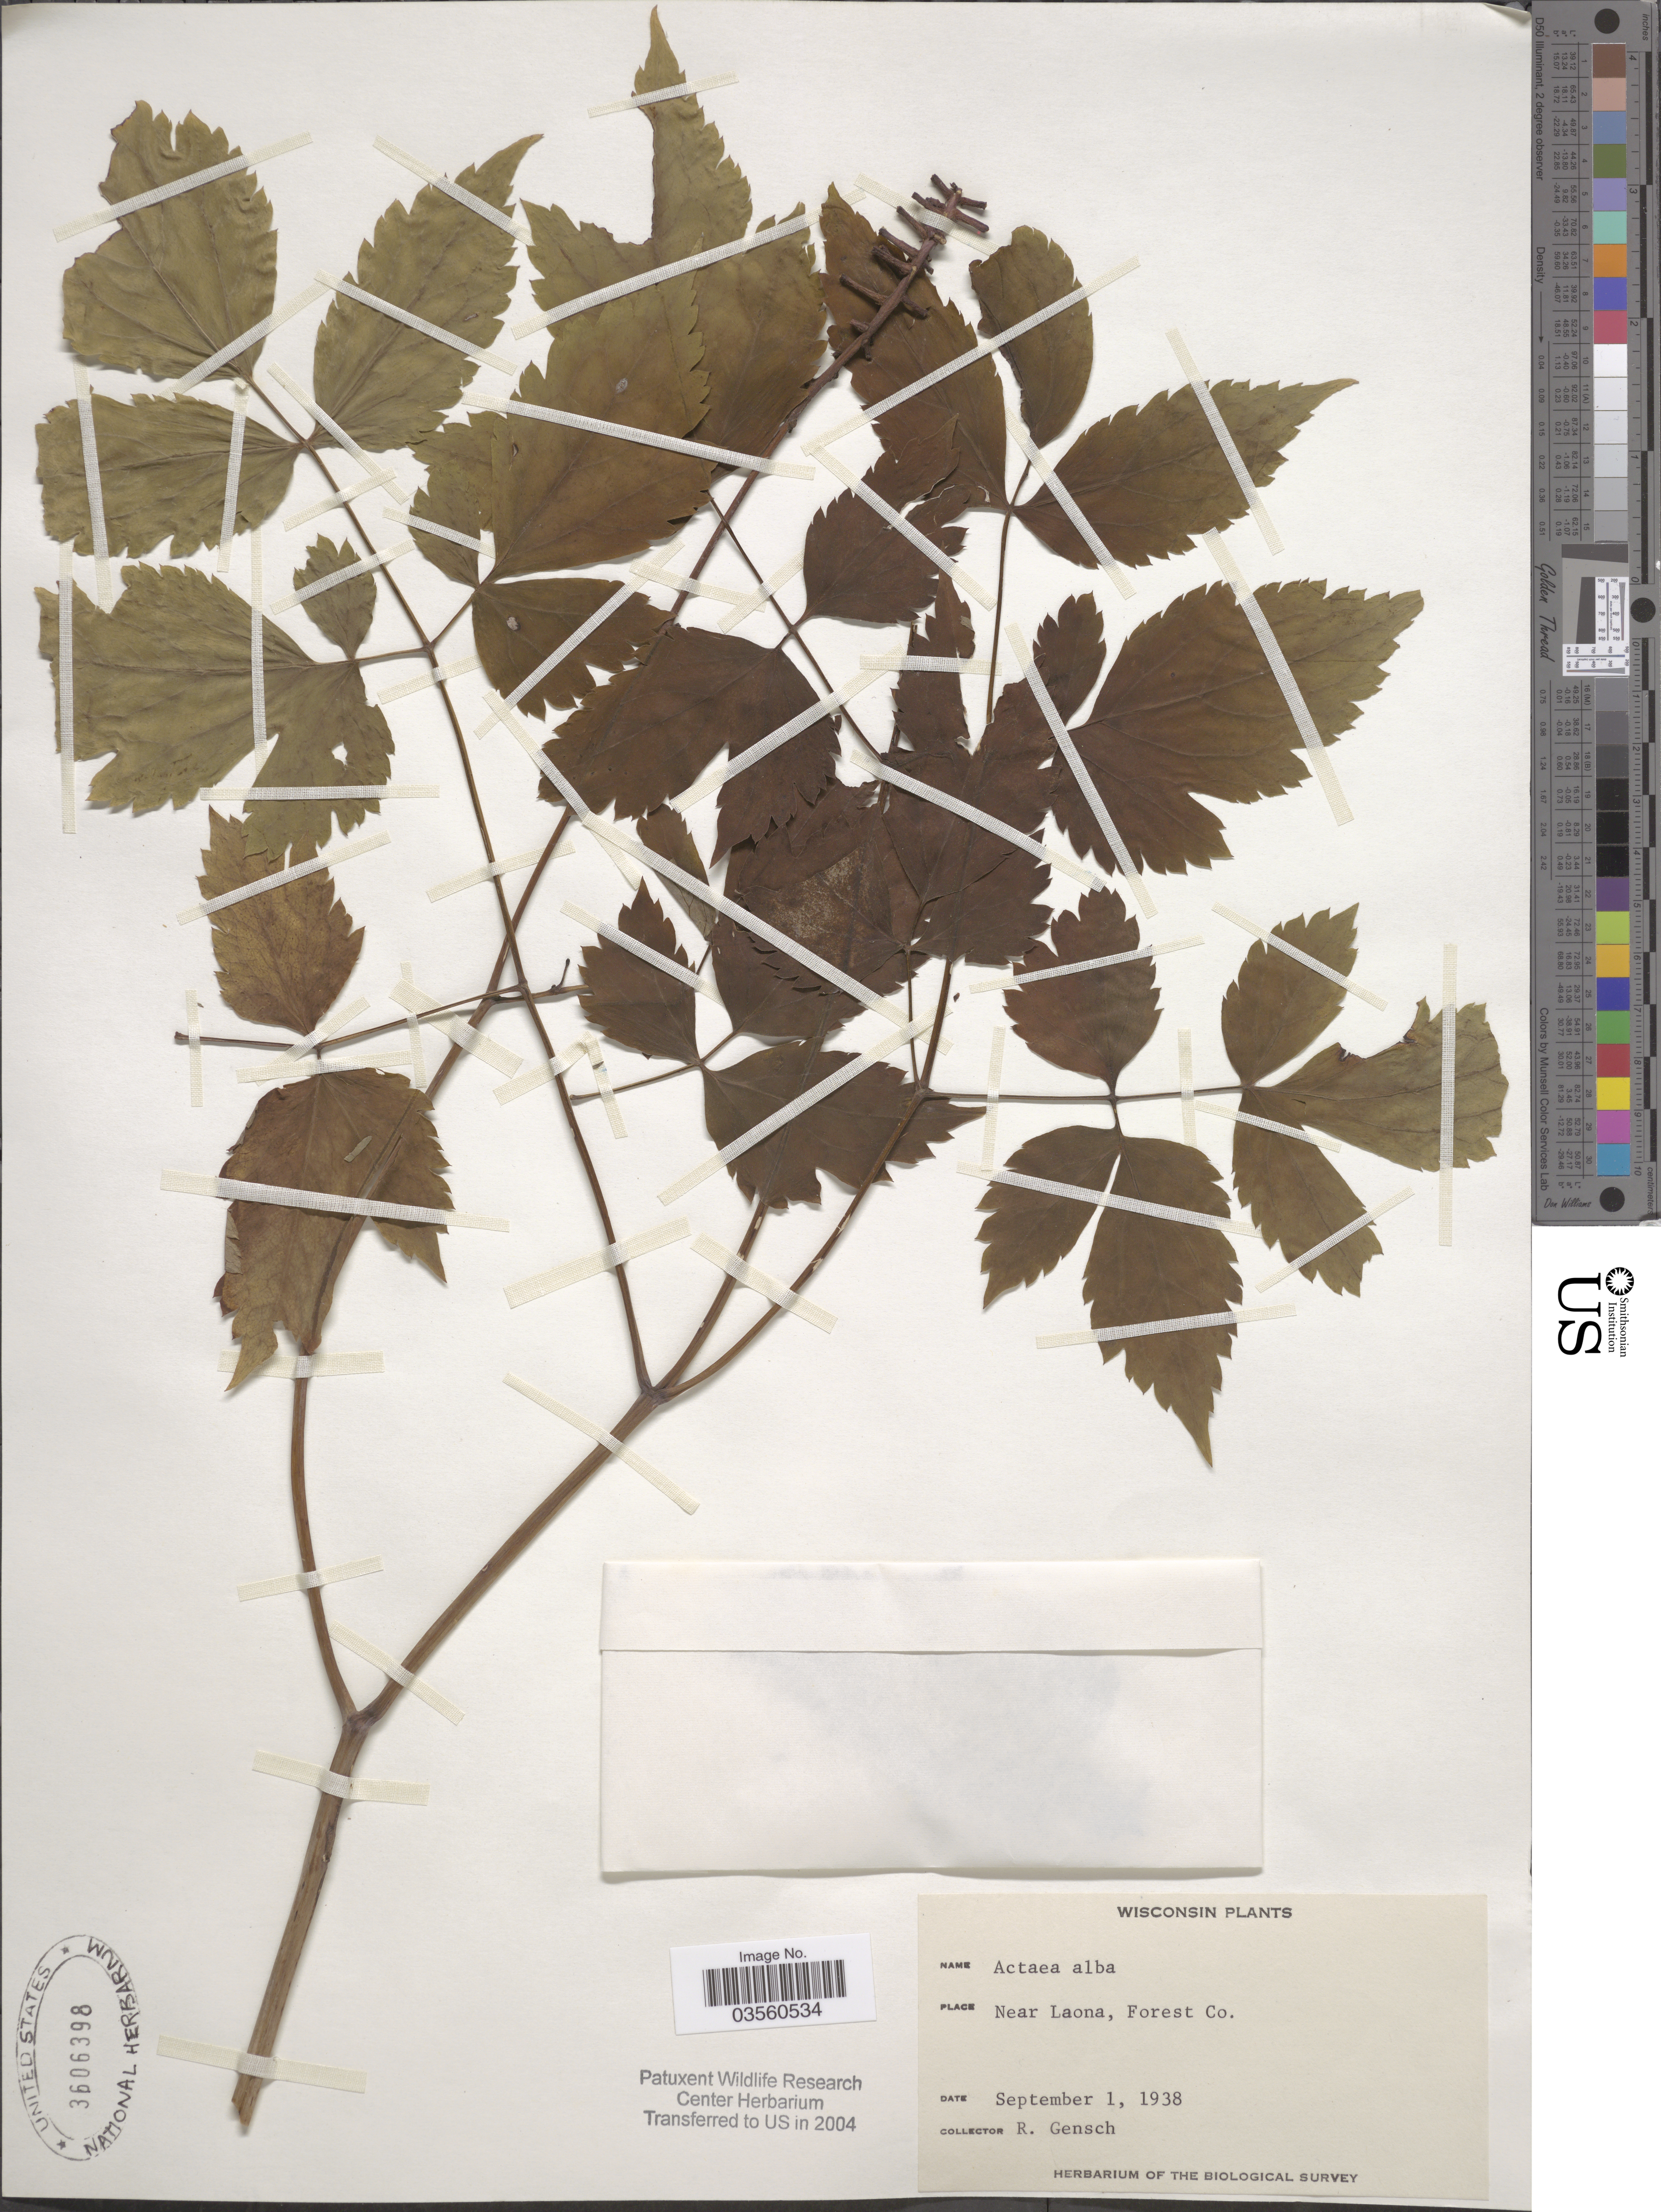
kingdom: Plantae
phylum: Tracheophyta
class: Magnoliopsida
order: Ranunculales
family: Ranunculaceae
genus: Actaea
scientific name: Actaea rubra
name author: (Aiton) Willd.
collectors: R. Gensch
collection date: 1938-09-01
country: United States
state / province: Wisconsin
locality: Near Laona, Forest Co.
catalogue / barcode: US 3606398